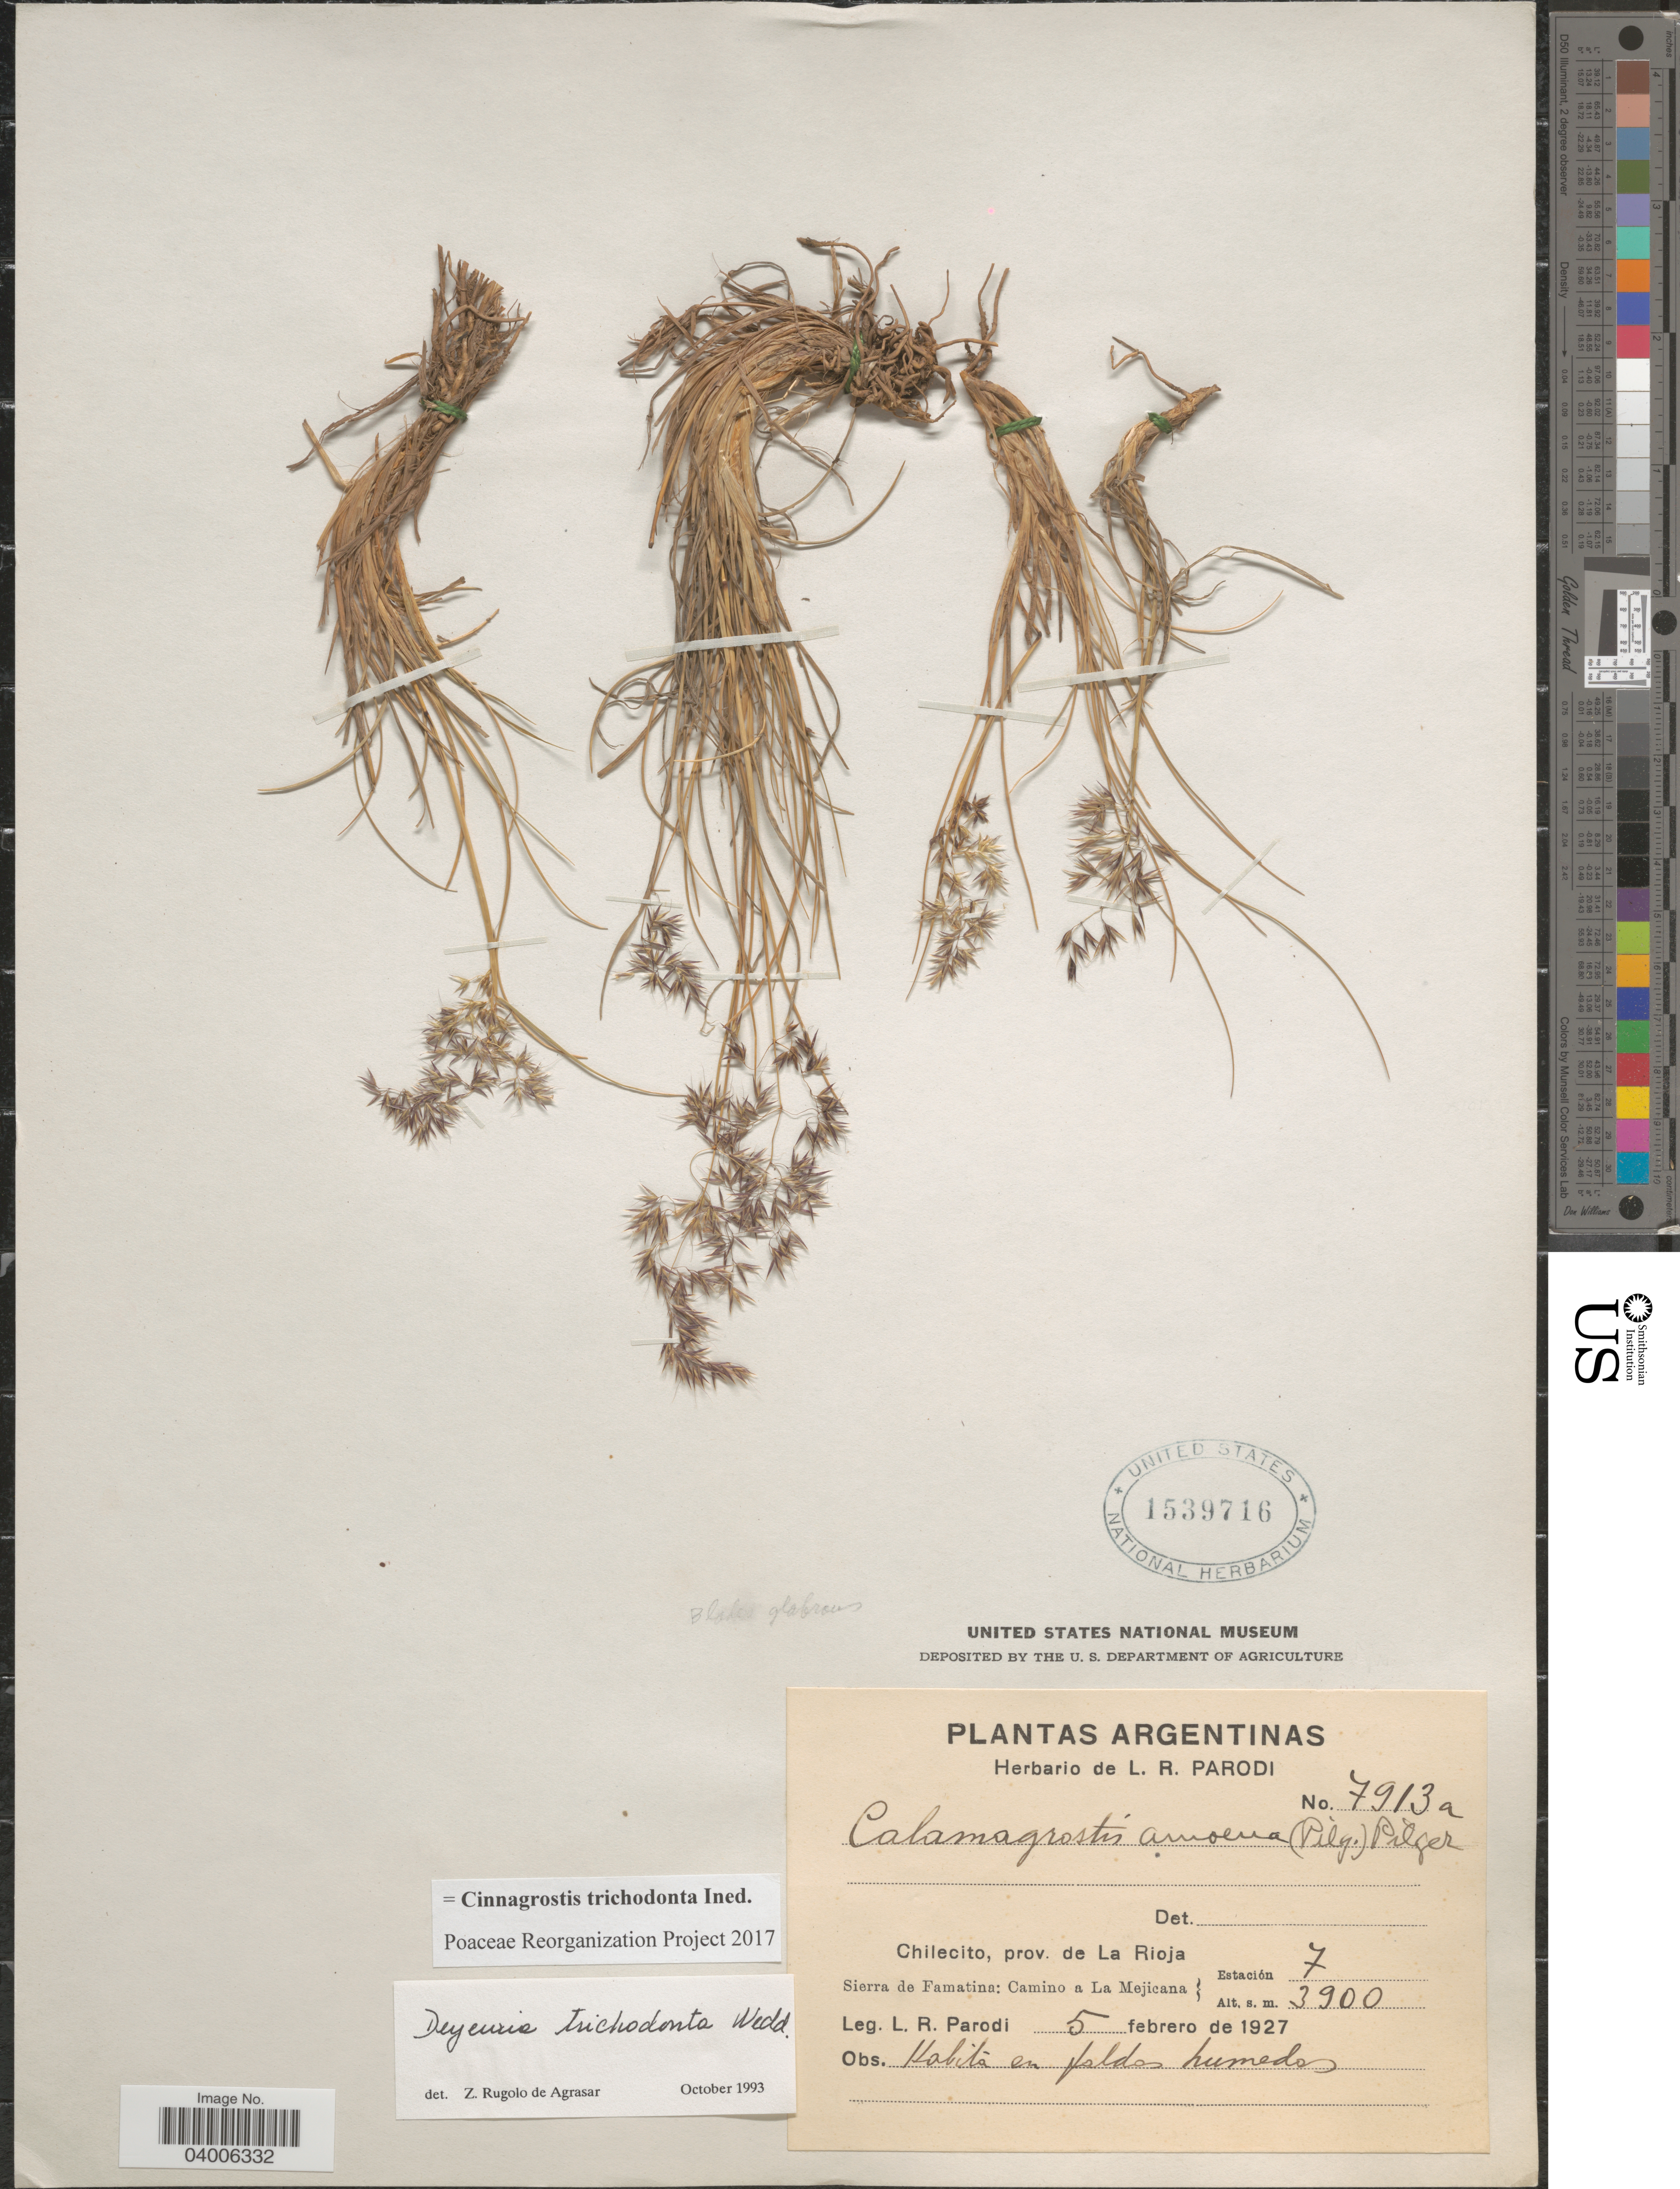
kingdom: Plantae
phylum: Tracheophyta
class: Liliopsida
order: Poales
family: Poaceae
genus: Cinnagrostis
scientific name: Cinnagrostis trichodonta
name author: (Wedd.) P.M. Peterson et al.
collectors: L. R. Parodi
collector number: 7913a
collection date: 1927-02-05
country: Argentina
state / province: La Rioja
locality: Chilecito. Sierra de Farmatina: Camino a La Mejicana. Estación 7.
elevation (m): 3900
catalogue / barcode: US 1539716